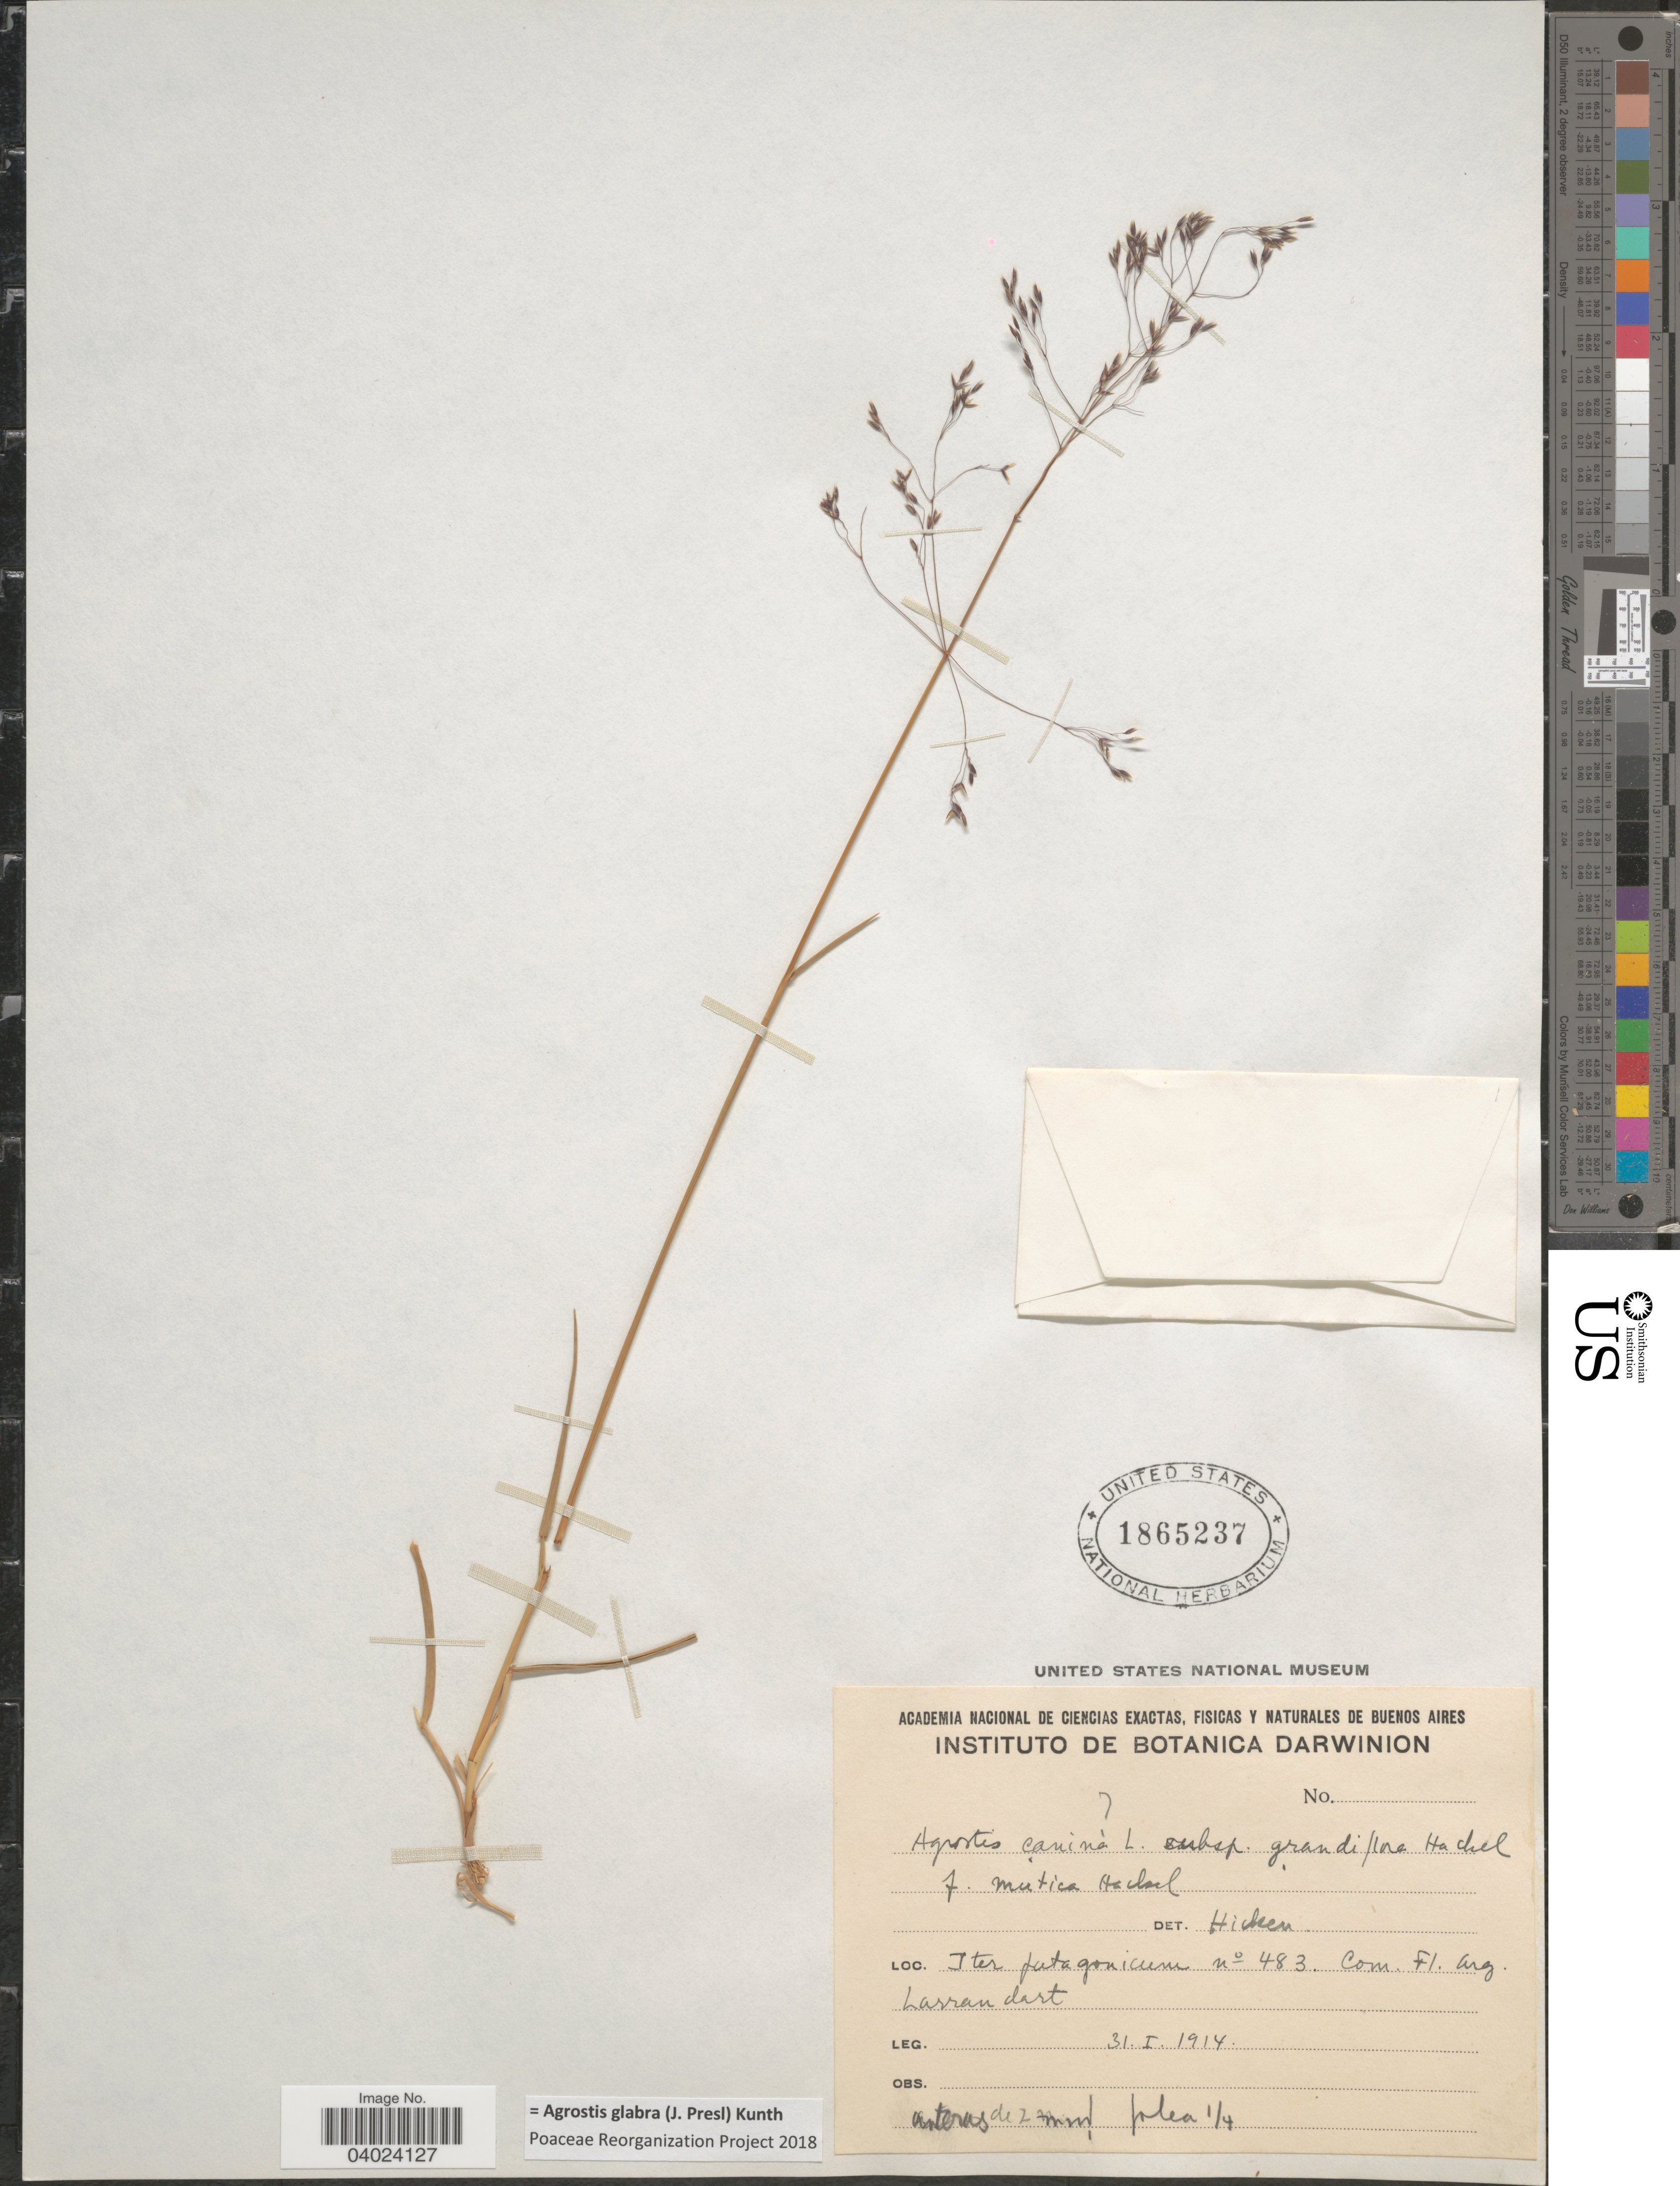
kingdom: Plantae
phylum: Tracheophyta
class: Liliopsida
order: Poales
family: Poaceae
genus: Agrostis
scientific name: Agrostis glabra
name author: (J. Presl) Kunth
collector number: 483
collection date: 1914-01-31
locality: Iter patagonicum.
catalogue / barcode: US 1865237